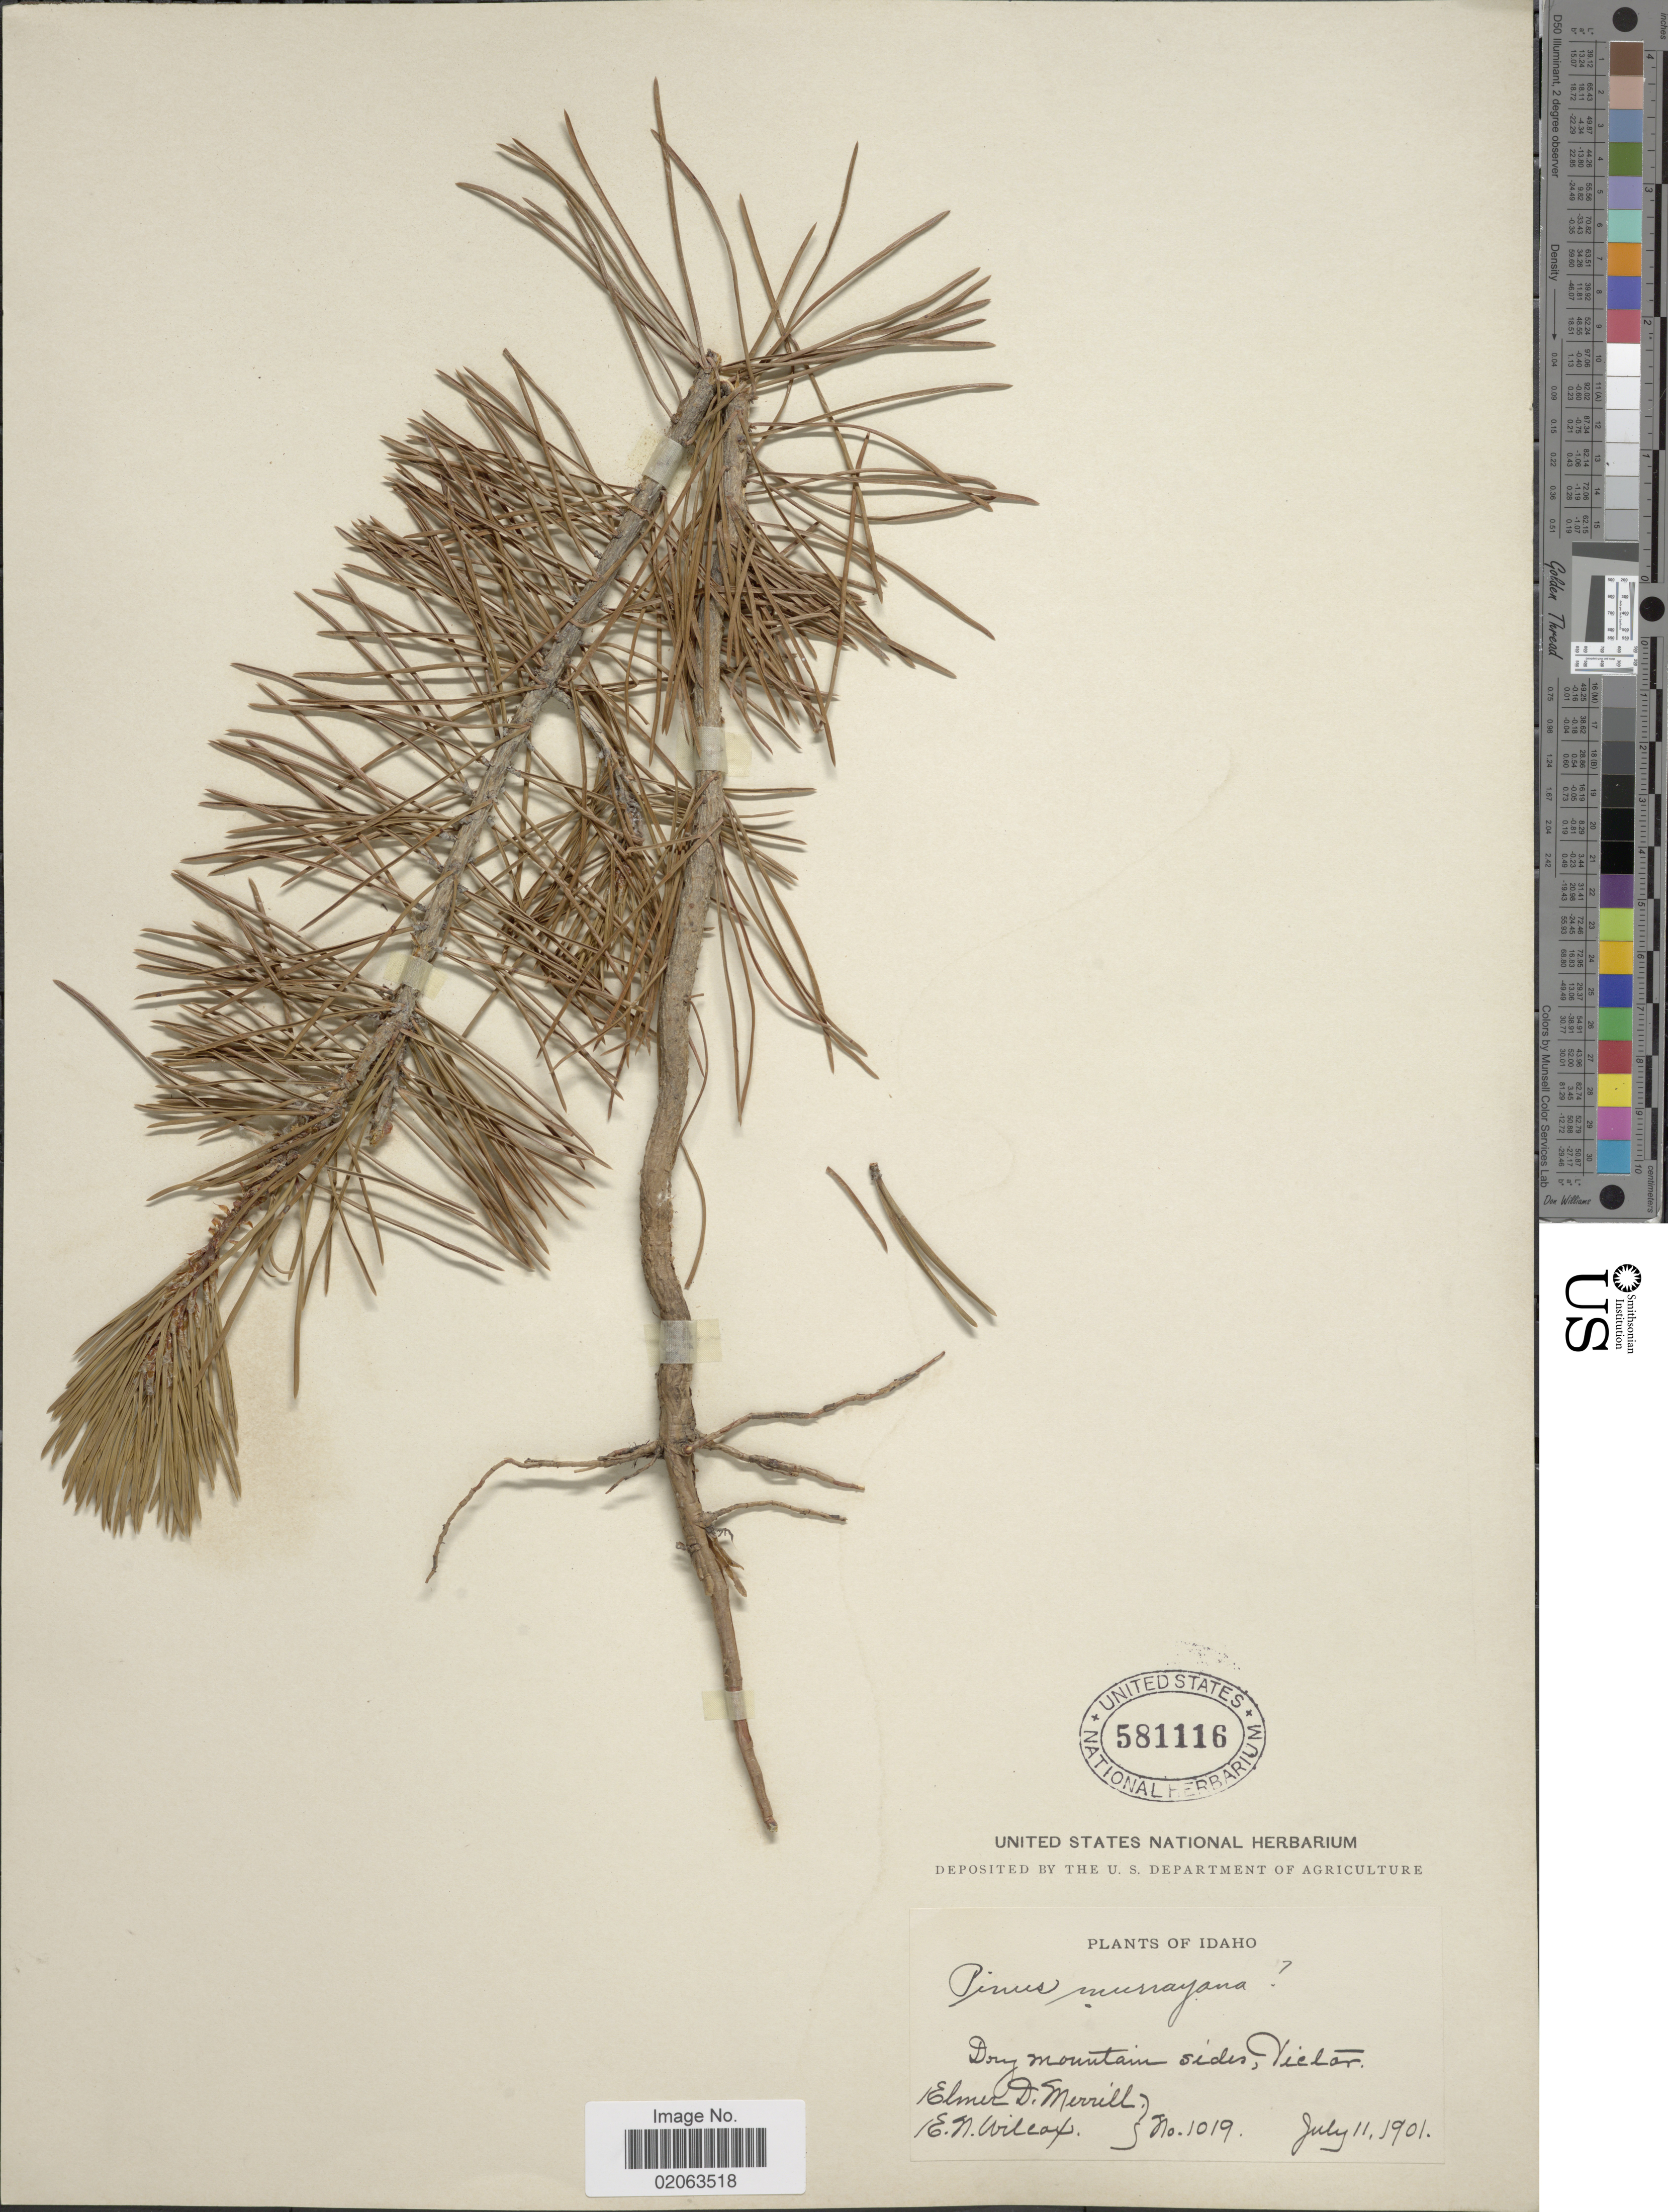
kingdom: Plantae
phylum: Tracheophyta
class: Pinopsida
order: Pinales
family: Pinaceae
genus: Pinus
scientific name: Pinus contorta var. latifolia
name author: Engelm. ex S. Watson in C. King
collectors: E. D. Merrill & E. Wilcox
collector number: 1019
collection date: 1901-07-11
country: United States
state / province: Idaho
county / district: Teton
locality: Dry Mountain sides, Victor.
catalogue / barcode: US 581116